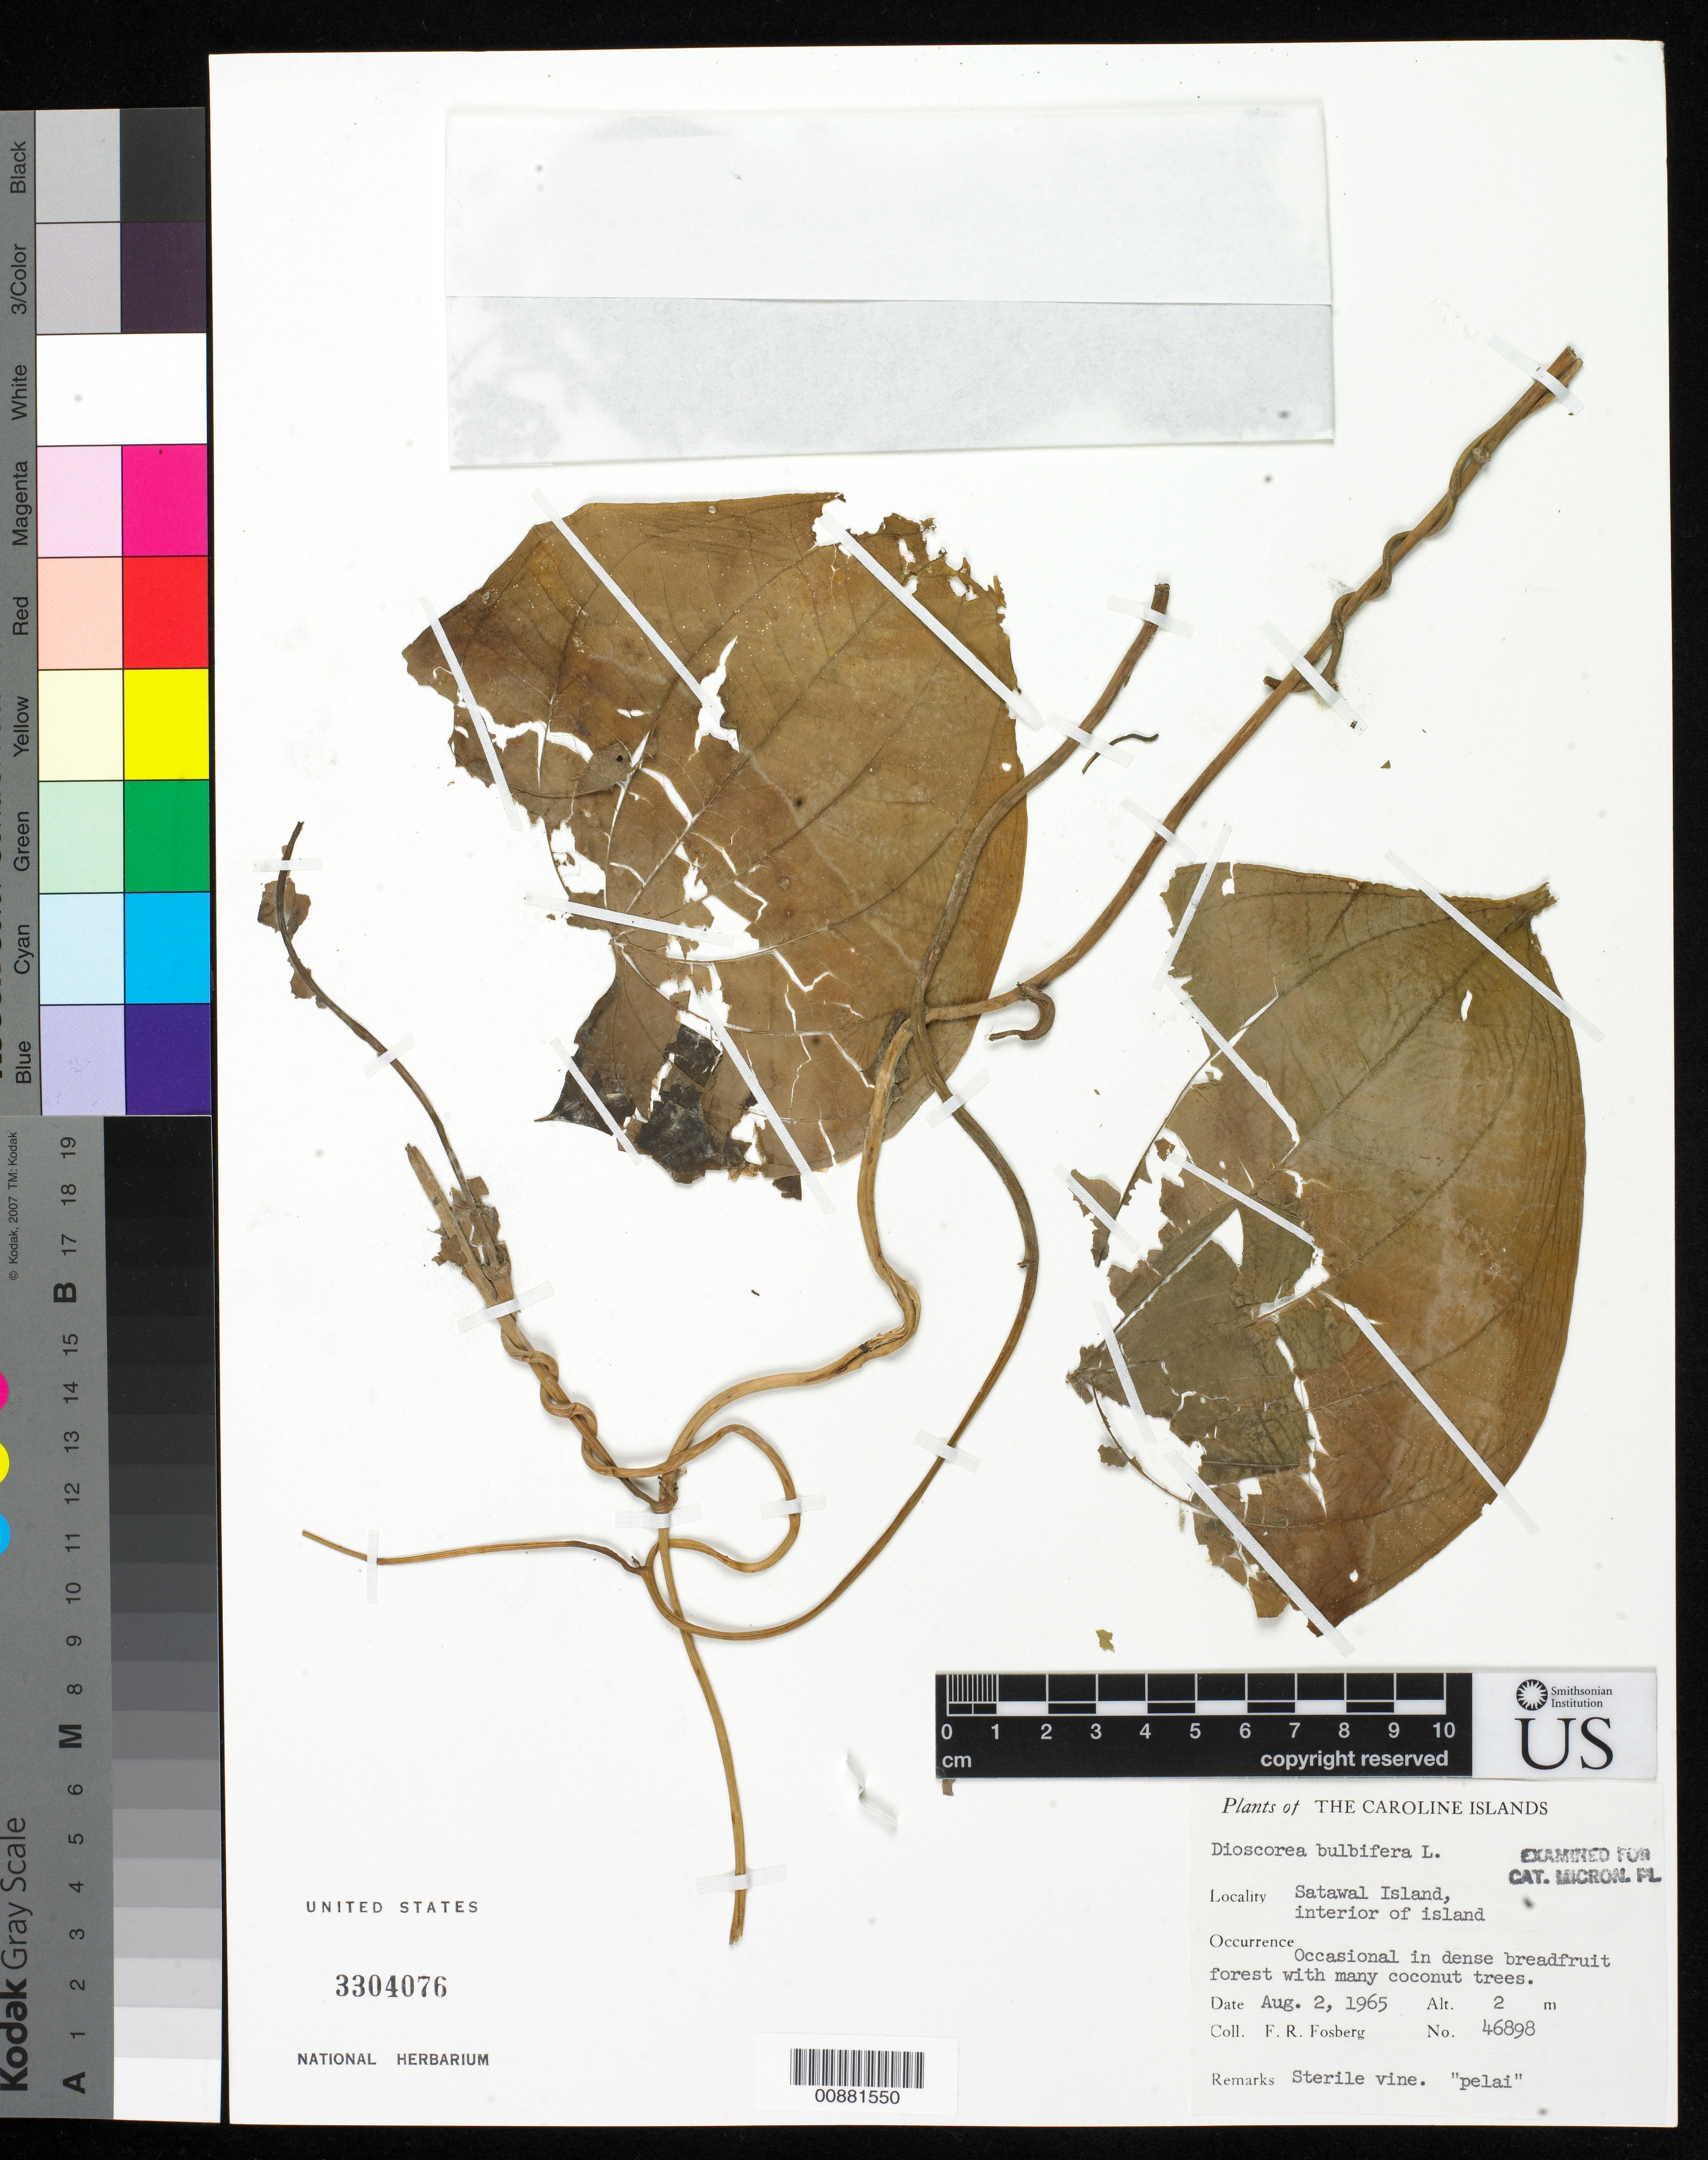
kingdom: Plantae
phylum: Tracheophyta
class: Liliopsida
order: Dioscoreales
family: Dioscoreaceae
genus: Dioscorea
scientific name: Dioscorea bulbifera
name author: L.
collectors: F. R. Fosberg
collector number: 46898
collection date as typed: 02 Aug 1965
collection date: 1965-08-02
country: Micronesia, Federated States of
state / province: Yap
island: Satawal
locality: Interior of island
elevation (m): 2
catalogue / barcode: US 3304076